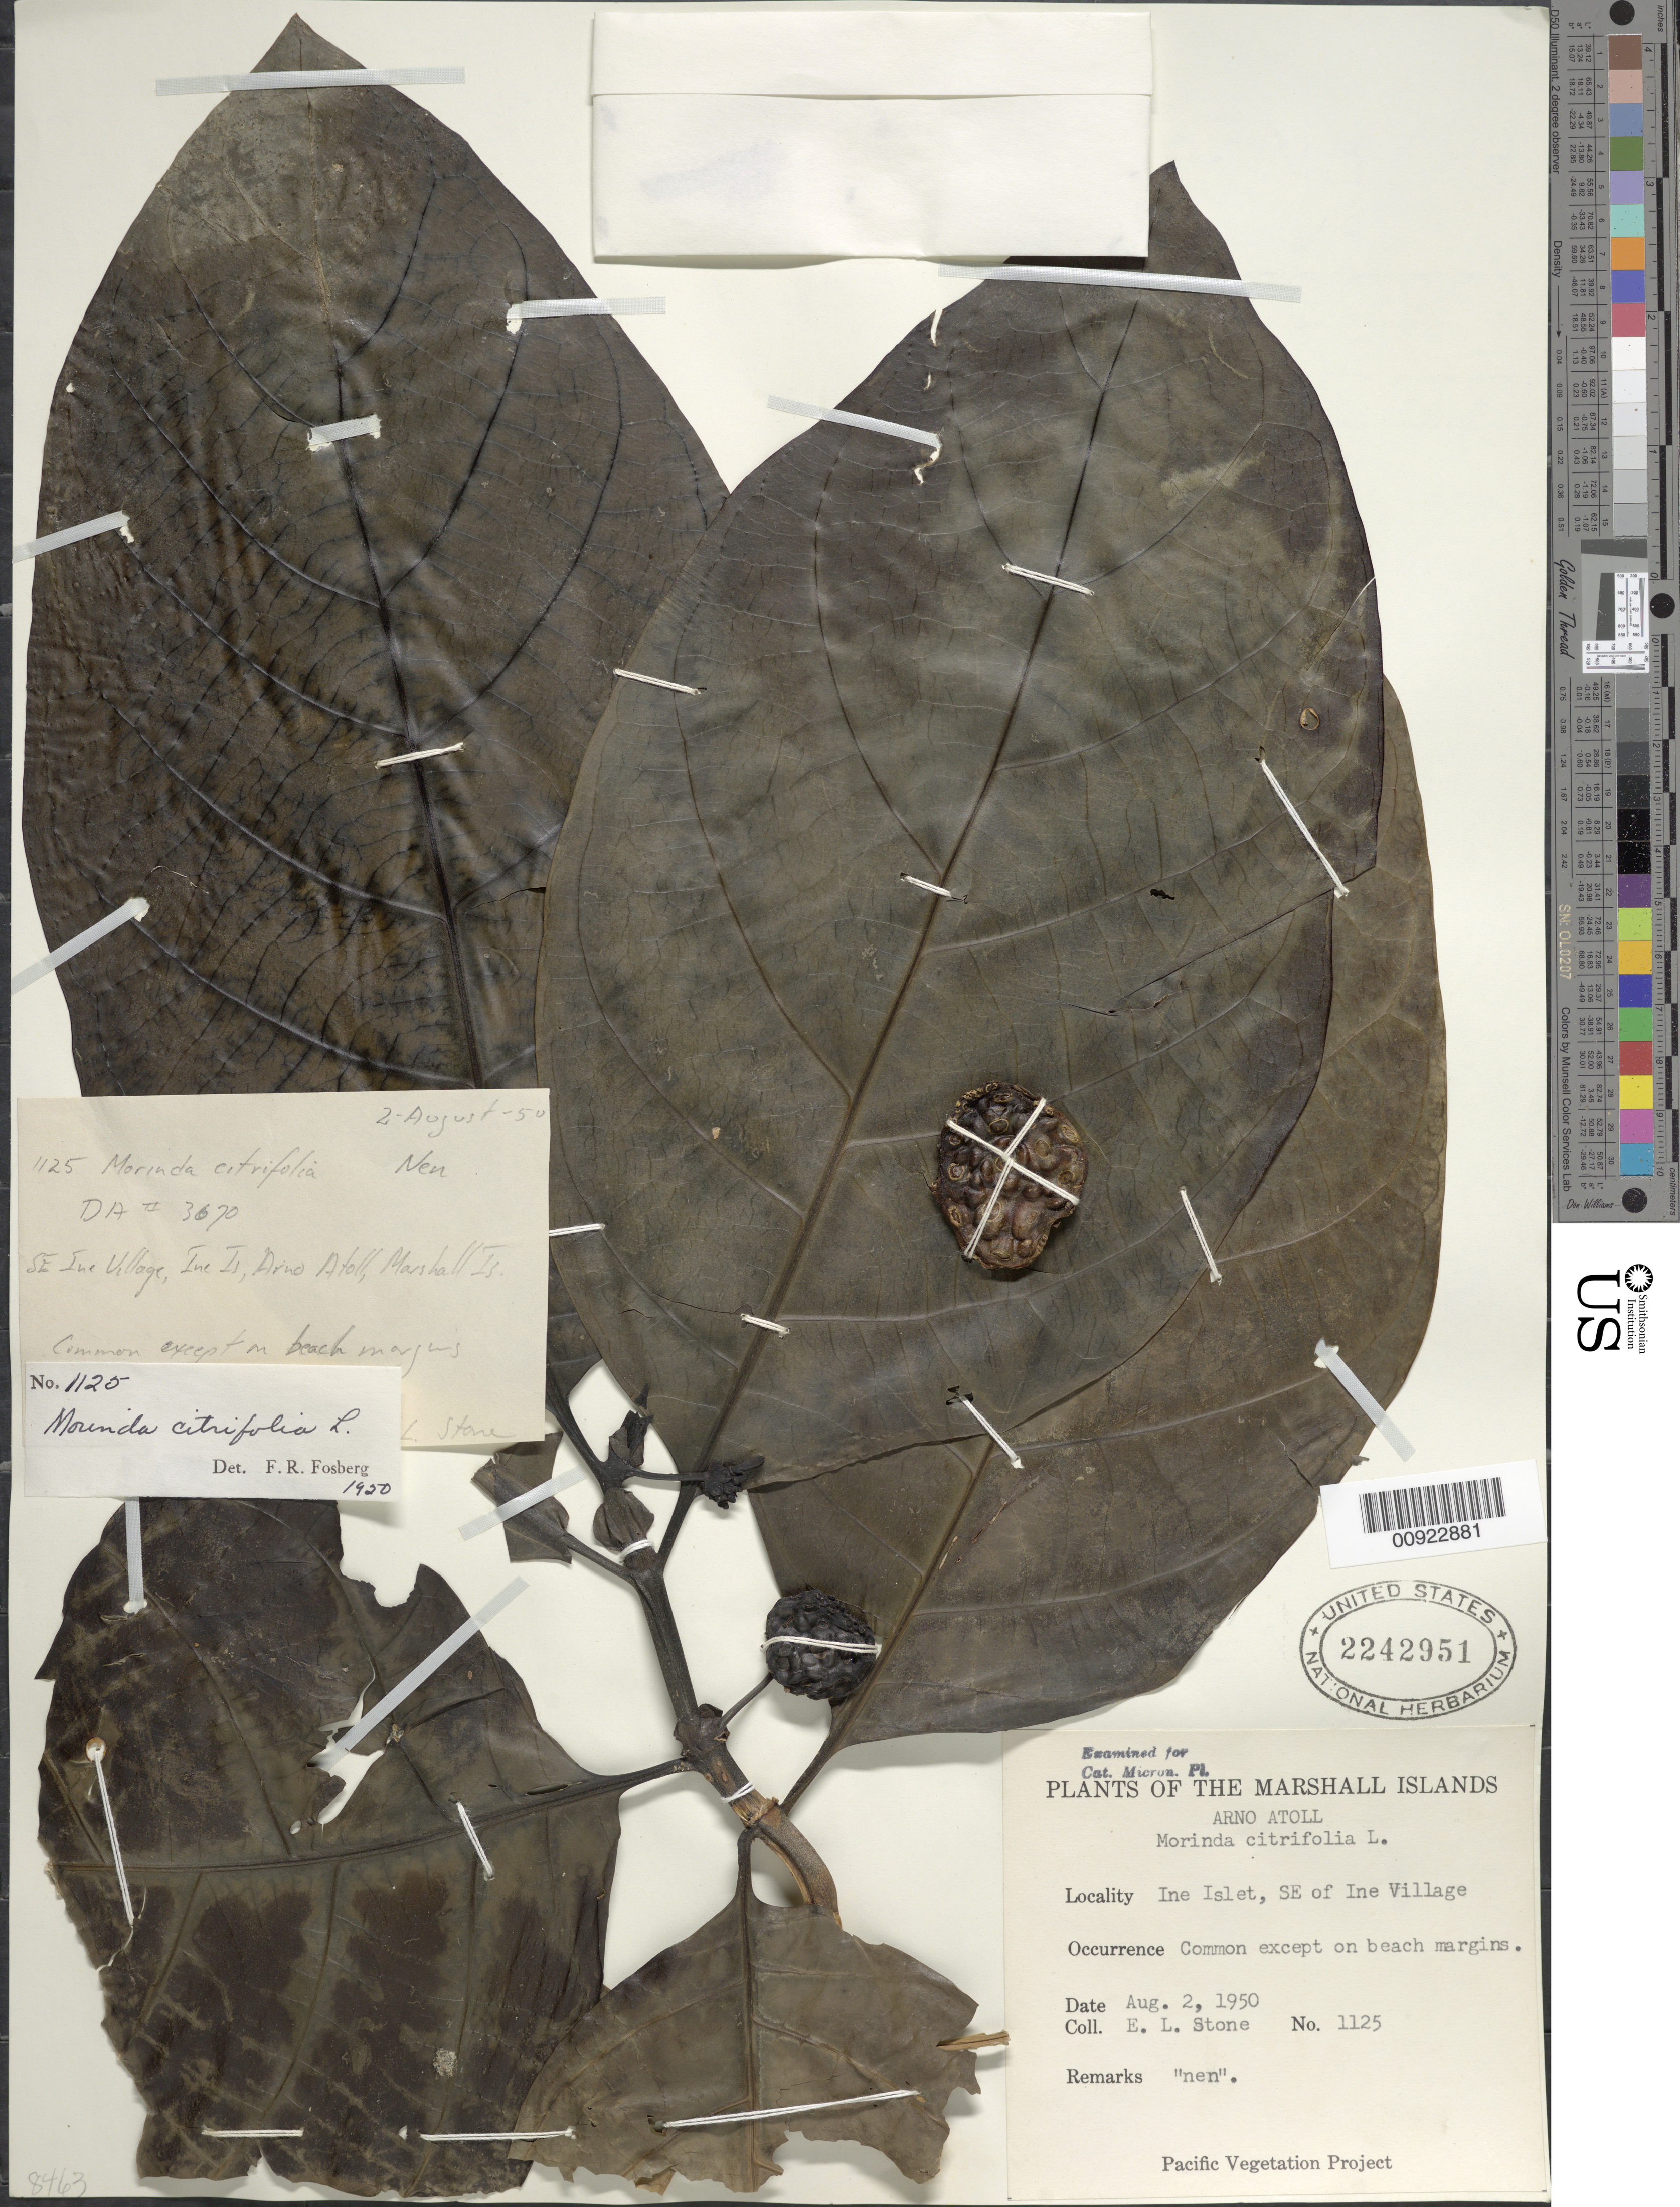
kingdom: Plantae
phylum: Tracheophyta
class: Magnoliopsida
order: Gentianales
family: Rubiaceae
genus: Morinda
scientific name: Morinda citrifolia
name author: L.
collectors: E. L. Stone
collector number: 1125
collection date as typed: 02 Aug 1950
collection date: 1950-08-02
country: Marshall Islands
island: Arno Atoll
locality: Ine Islet, SE of Ine Village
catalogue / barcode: US 2242951